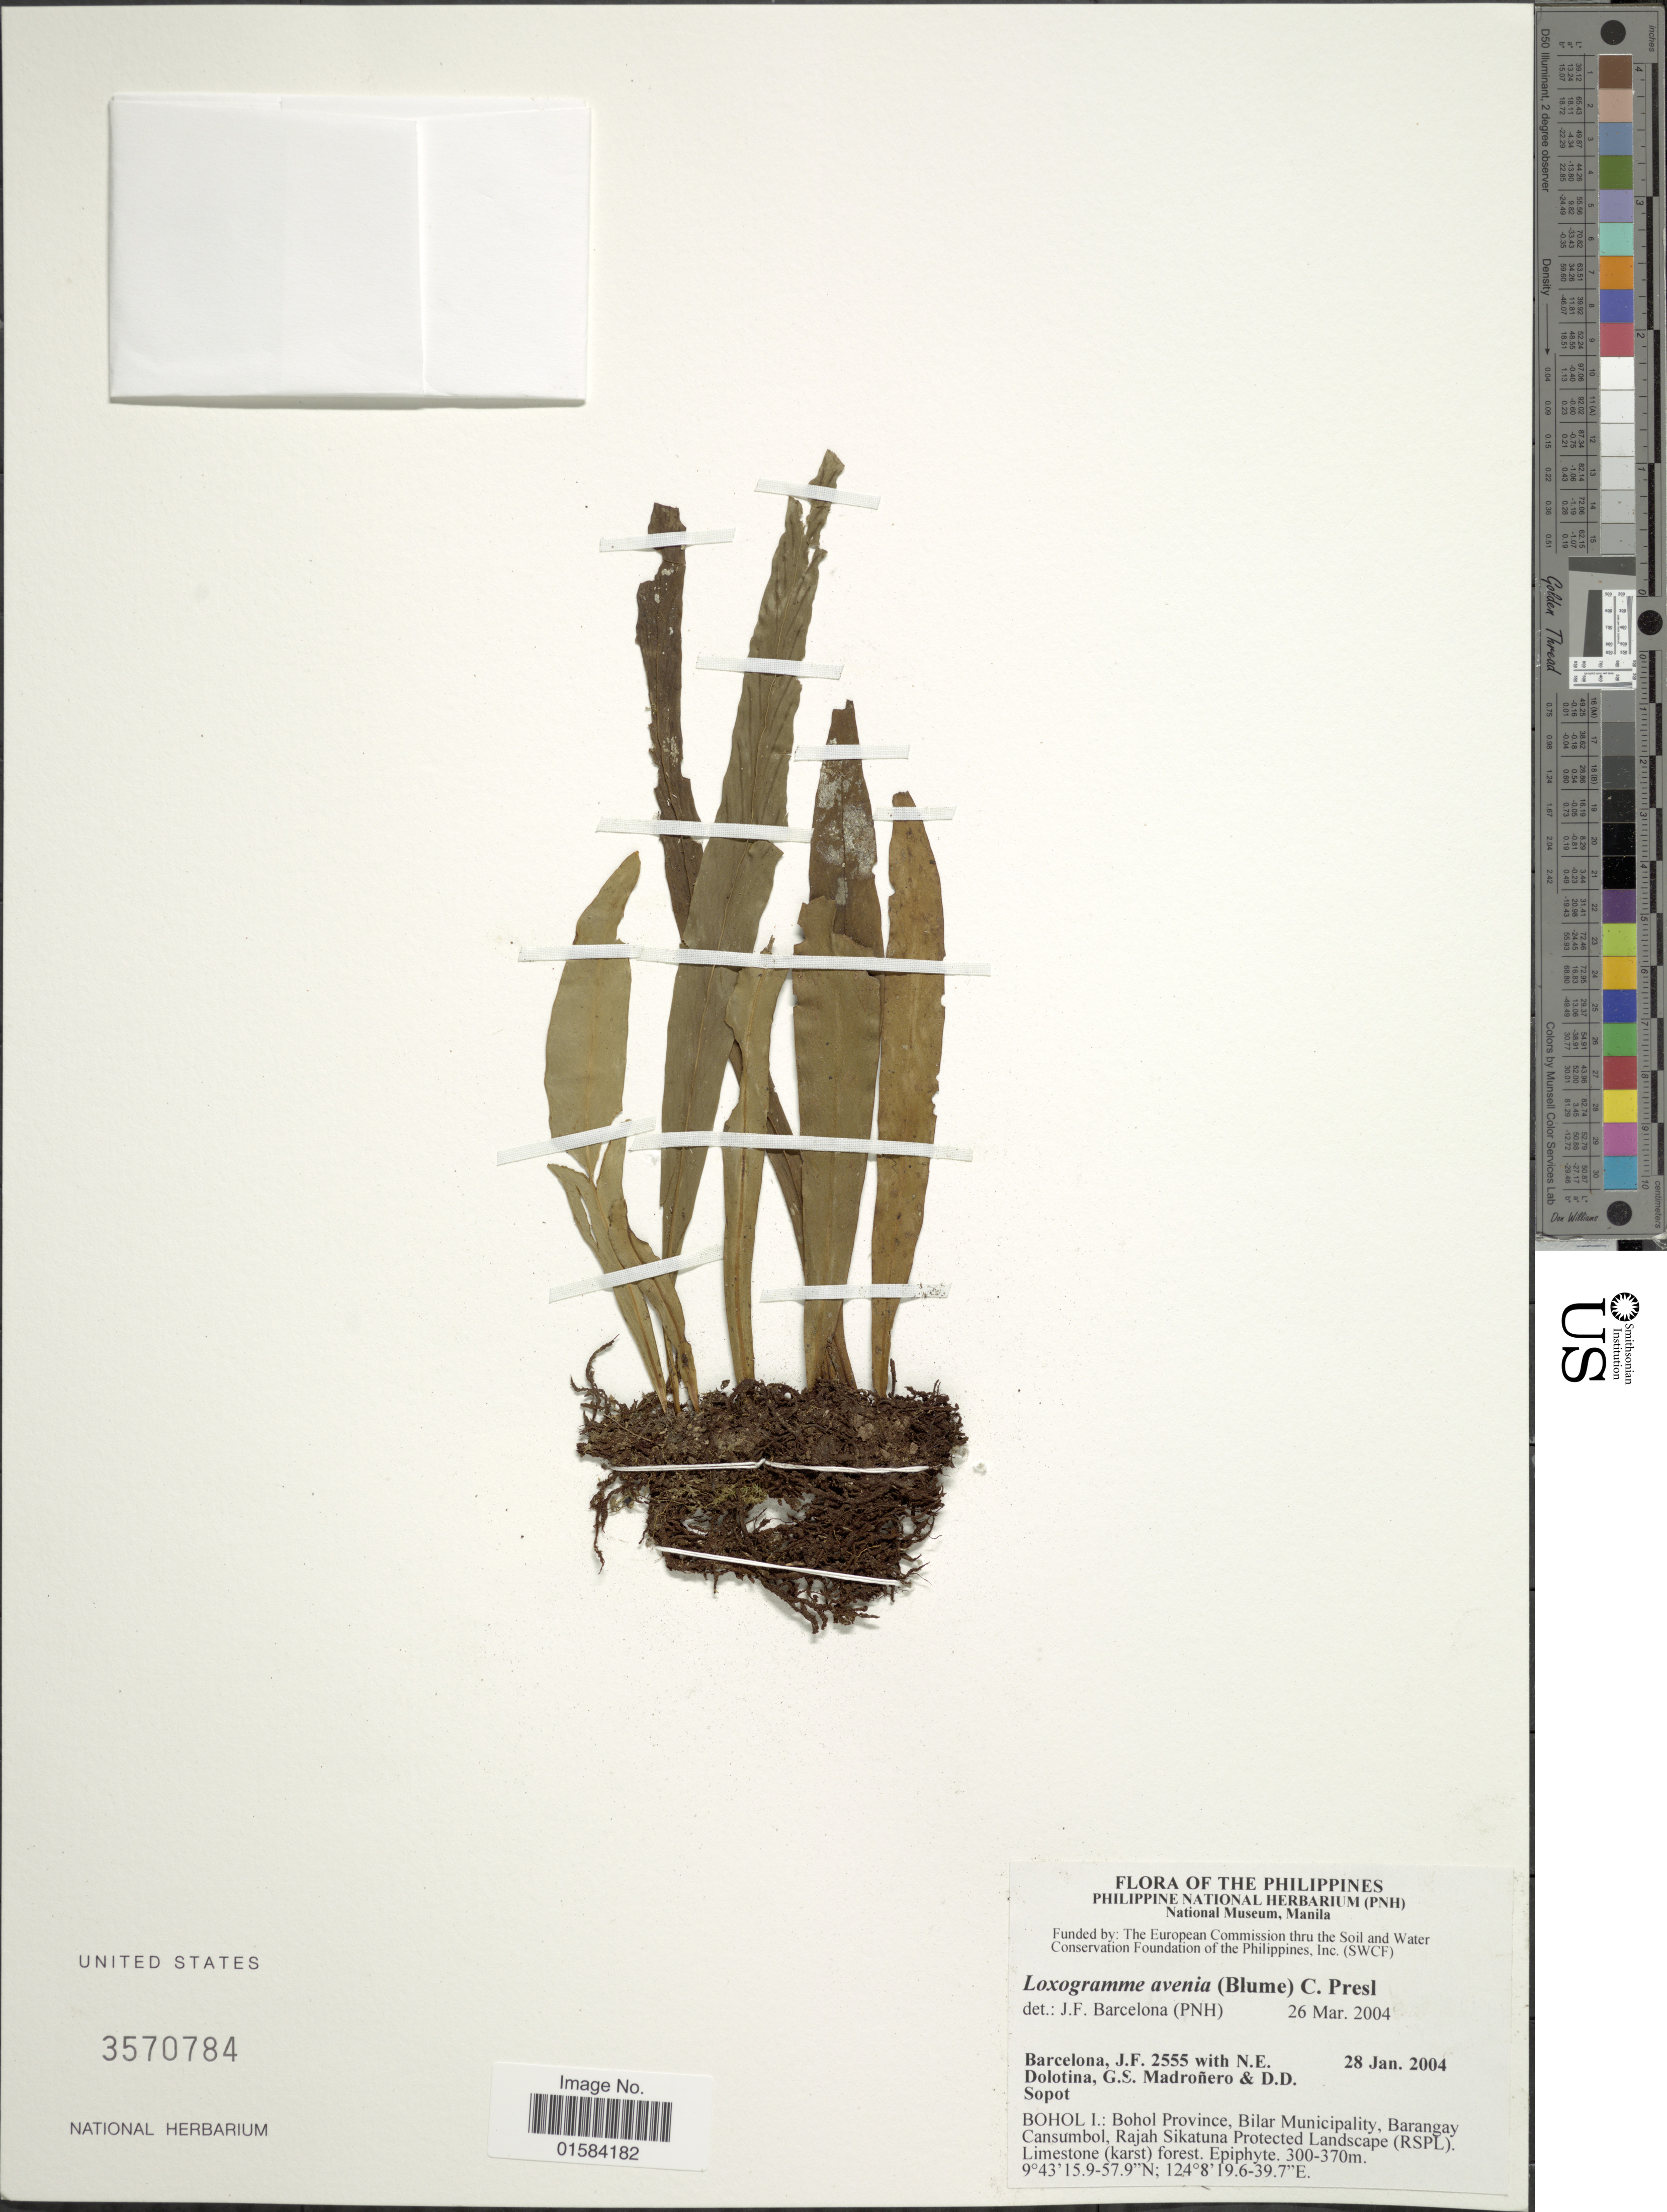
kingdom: Plantae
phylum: Tracheophyta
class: Polypodiopsida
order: Polypodiales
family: Polypodiaceae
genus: Loxogramme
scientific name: Loxogramme avenia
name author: (Blume) C. Presl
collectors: J. F. Barcelona, N. Dolotina, G. Madroñero & D. Sopot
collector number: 2555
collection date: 2004-01-28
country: Philippines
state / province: Central Visayas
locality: Bohol I: Bohol Province, Bilar Municipality, Barangay Cansumbol, Rajah Sikatuna Protected Landscape (RSPL) Limestone (kars) forest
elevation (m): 300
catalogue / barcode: US 3570784